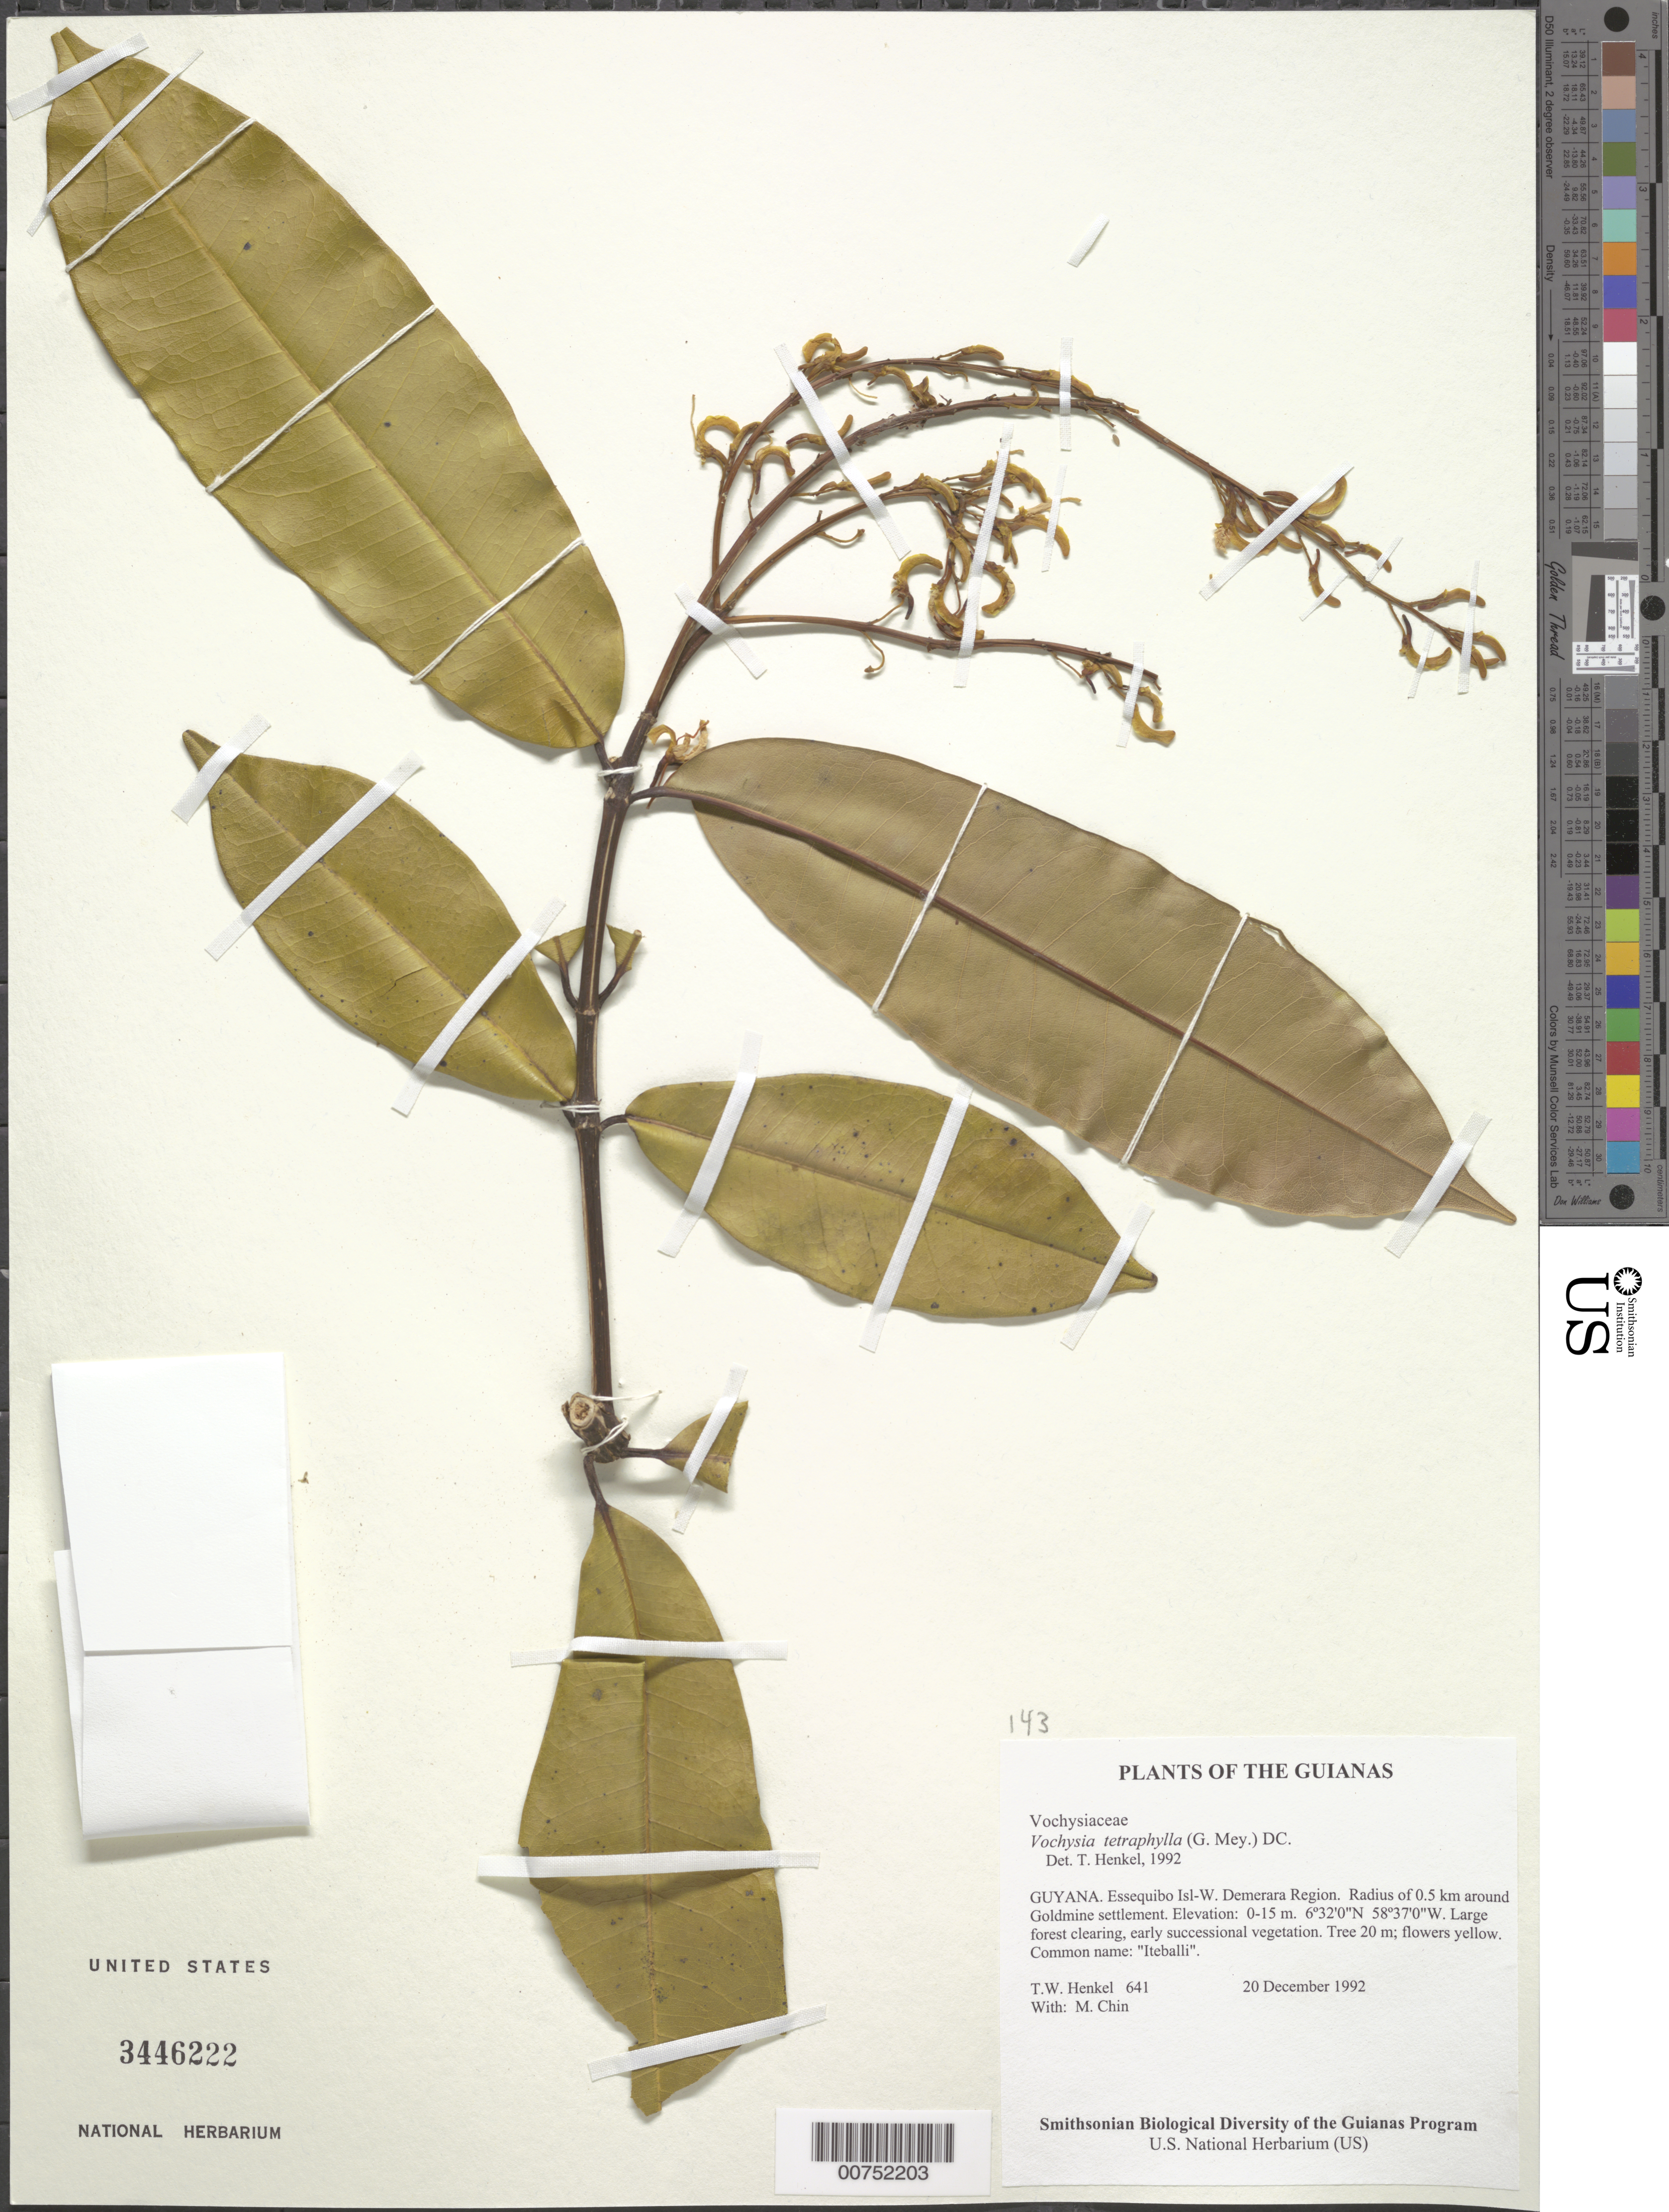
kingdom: Plantae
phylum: Tracheophyta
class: Magnoliopsida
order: Myrtales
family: Vochysiaceae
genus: Vochysia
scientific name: Vochysia tetraphylla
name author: (G. Mey.) DC.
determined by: Henkel, T.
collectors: T. Henkel & M. Chin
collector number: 641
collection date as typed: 20 December 1992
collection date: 1992-12-20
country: Guyana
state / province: Essequibo Isl-W. Demerara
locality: Radius of 0.5 km around Goldmine settlement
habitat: Large forest clearing, early successional vegetation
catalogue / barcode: US 3446222